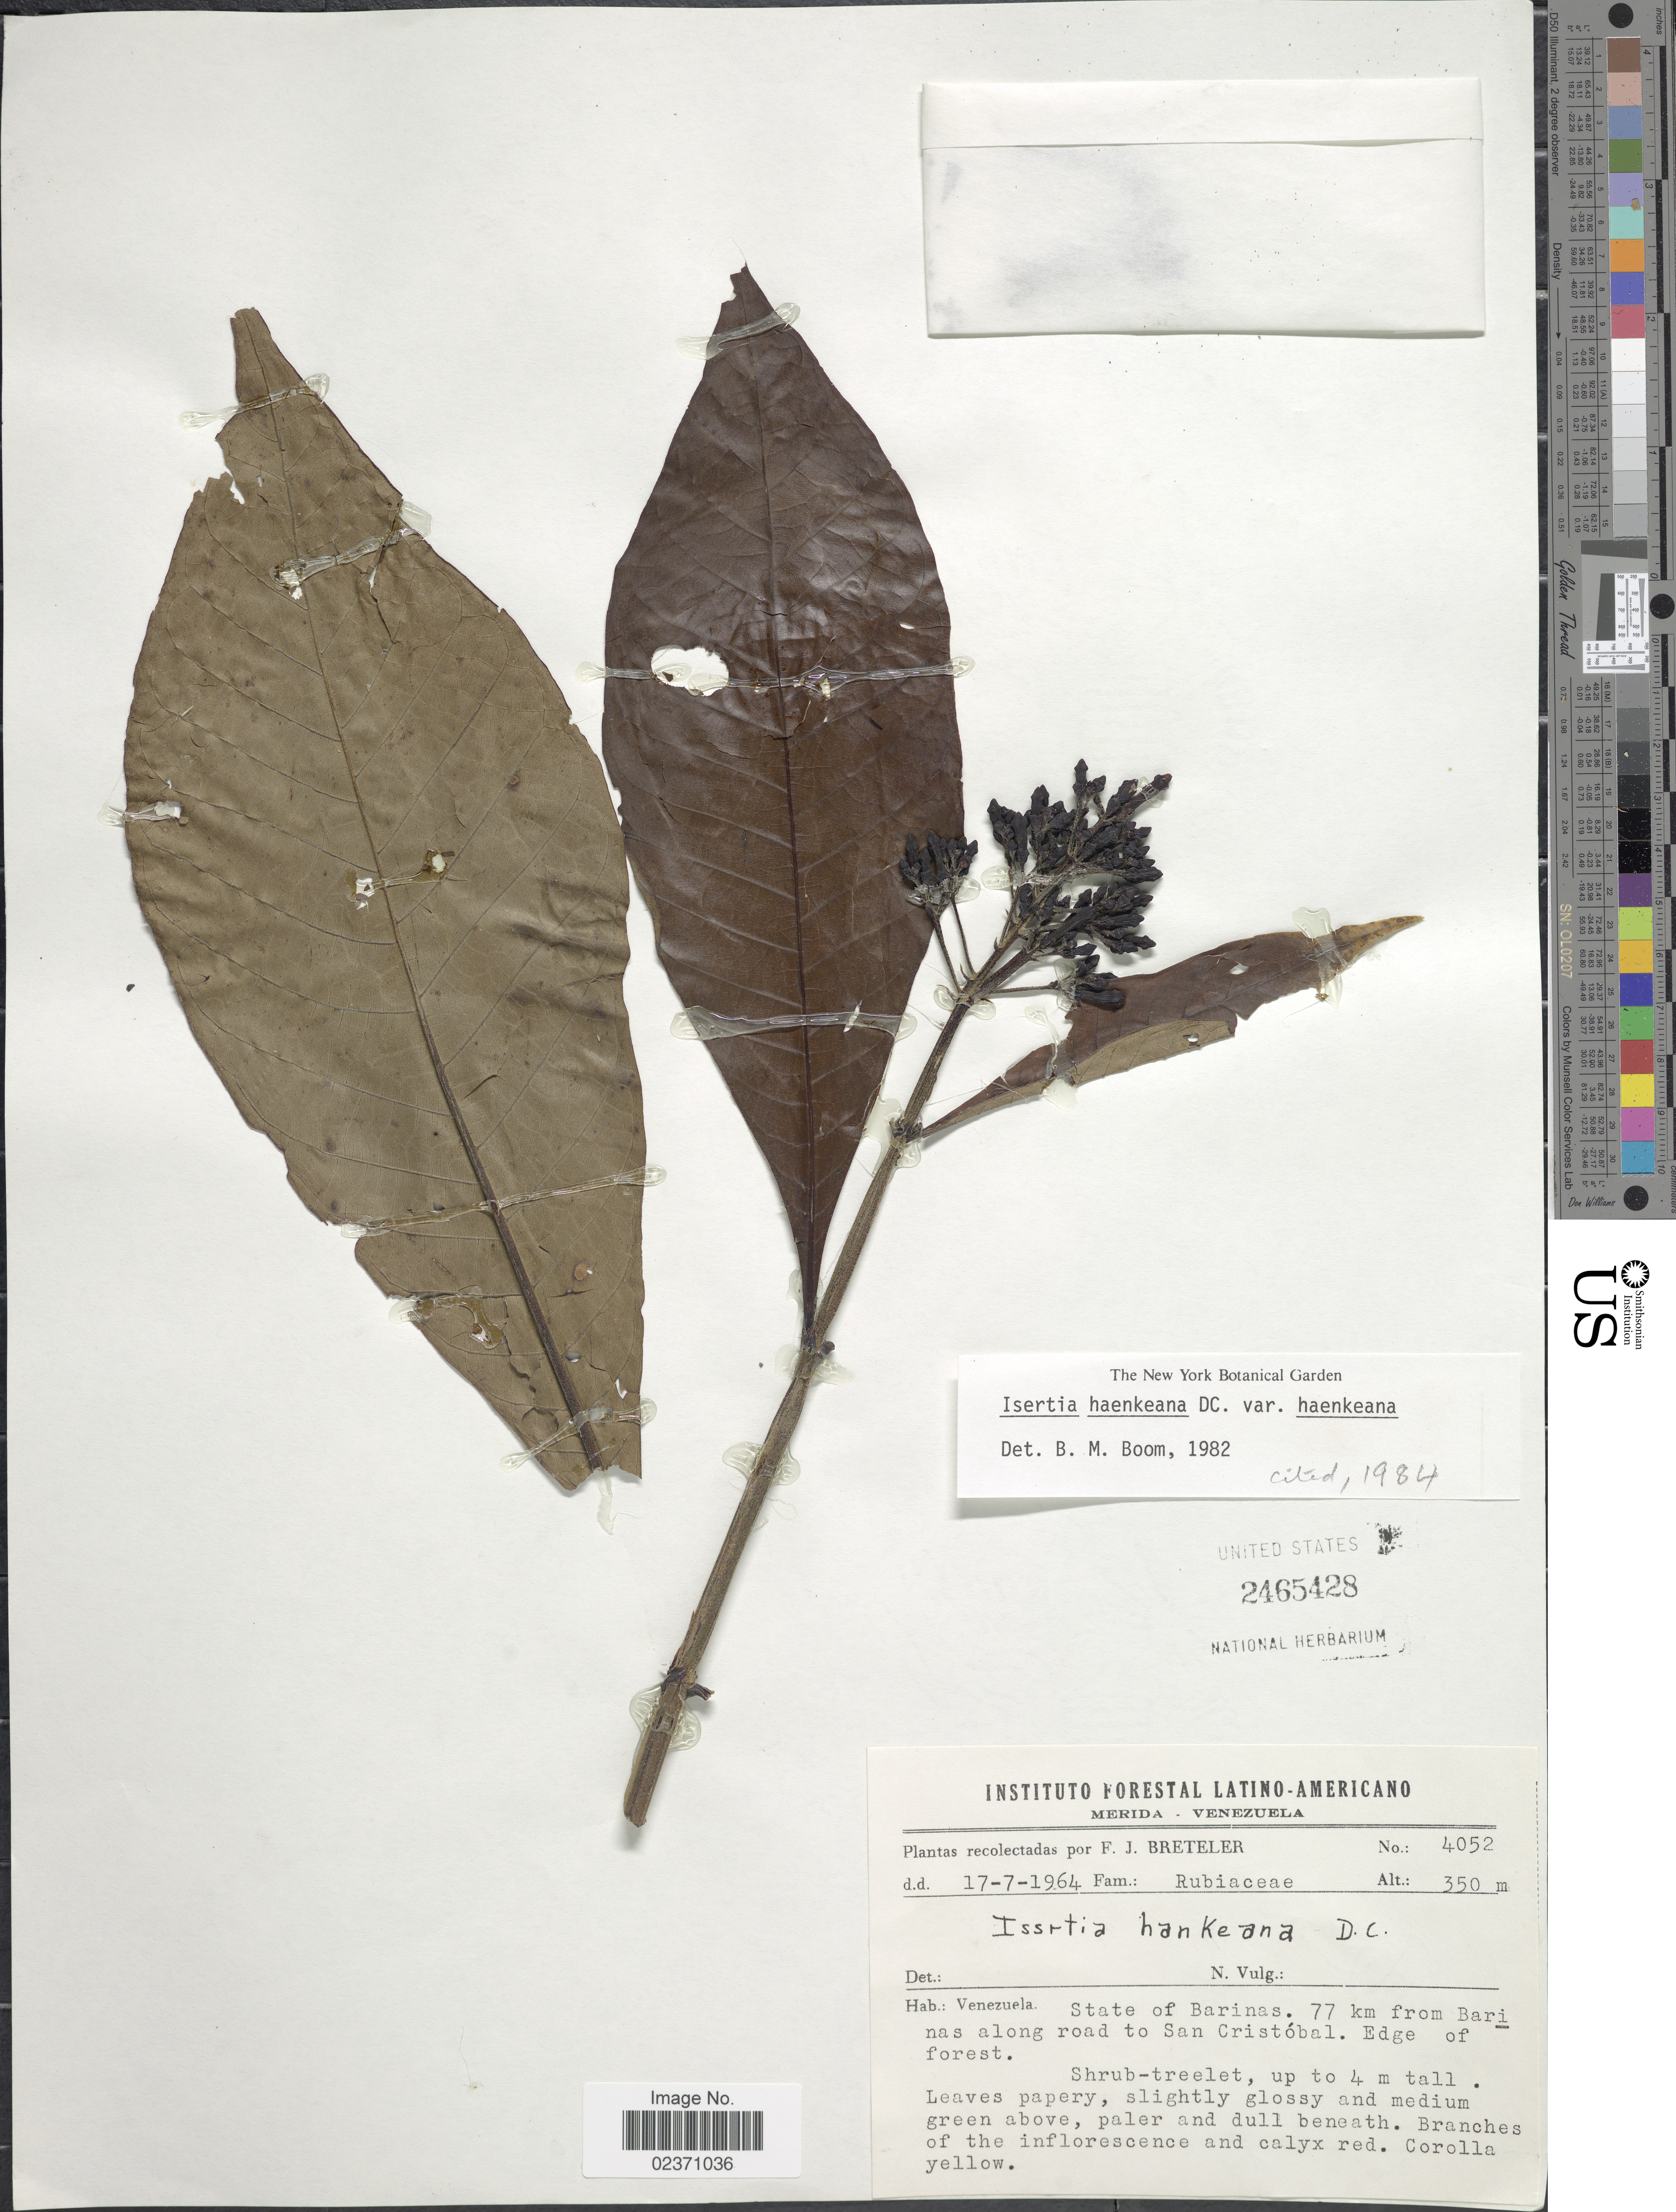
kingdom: Plantae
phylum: Tracheophyta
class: Magnoliopsida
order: Gentianales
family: Rubiaceae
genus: Isertia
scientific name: Isertia haenkeana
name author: DC.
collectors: F. J. Breteler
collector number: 4052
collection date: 1964-07-17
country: Venezuela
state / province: Barinas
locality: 77 km from Barinas along road t San Cristobal. Edge of forest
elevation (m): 350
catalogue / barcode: US 2465428